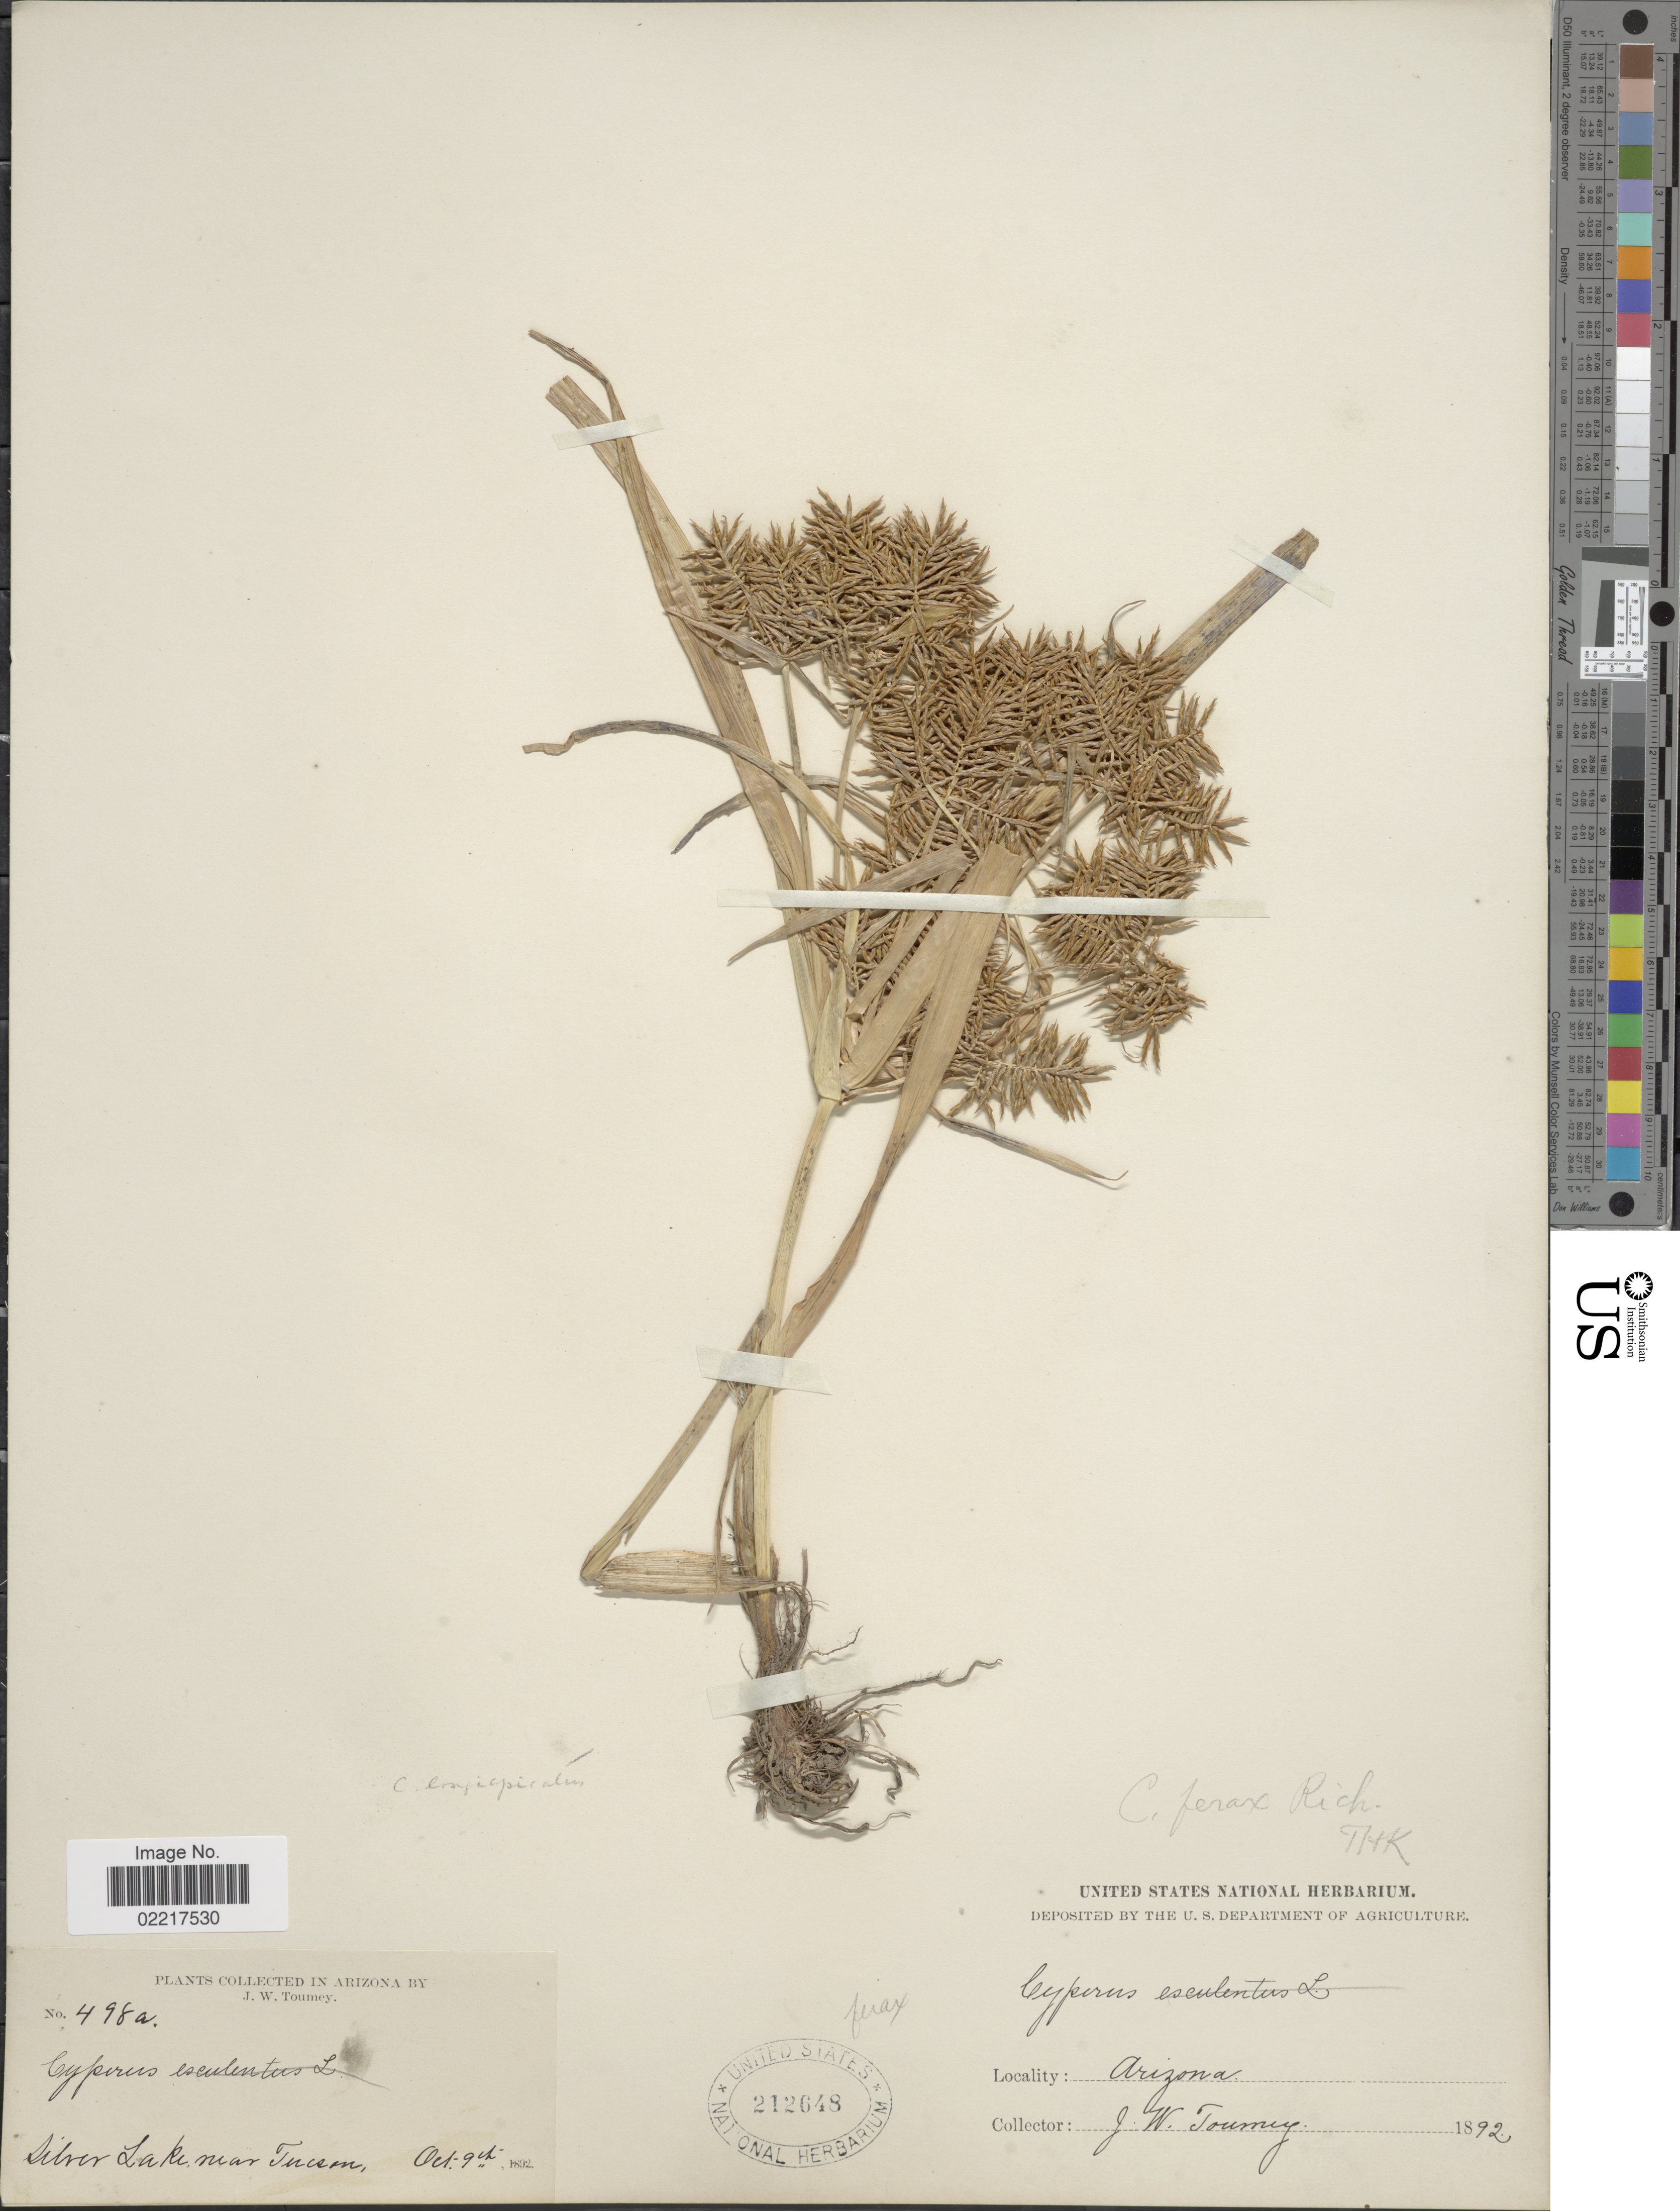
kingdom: Plantae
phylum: Tracheophyta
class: Liliopsida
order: Poales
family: Cyperaceae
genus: Cyperus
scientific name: Cyperus odoratus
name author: L.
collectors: J. W. Toumey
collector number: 498a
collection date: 1892-10-09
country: United States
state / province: Arizona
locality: Silver Lake near Tucson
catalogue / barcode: US 212648